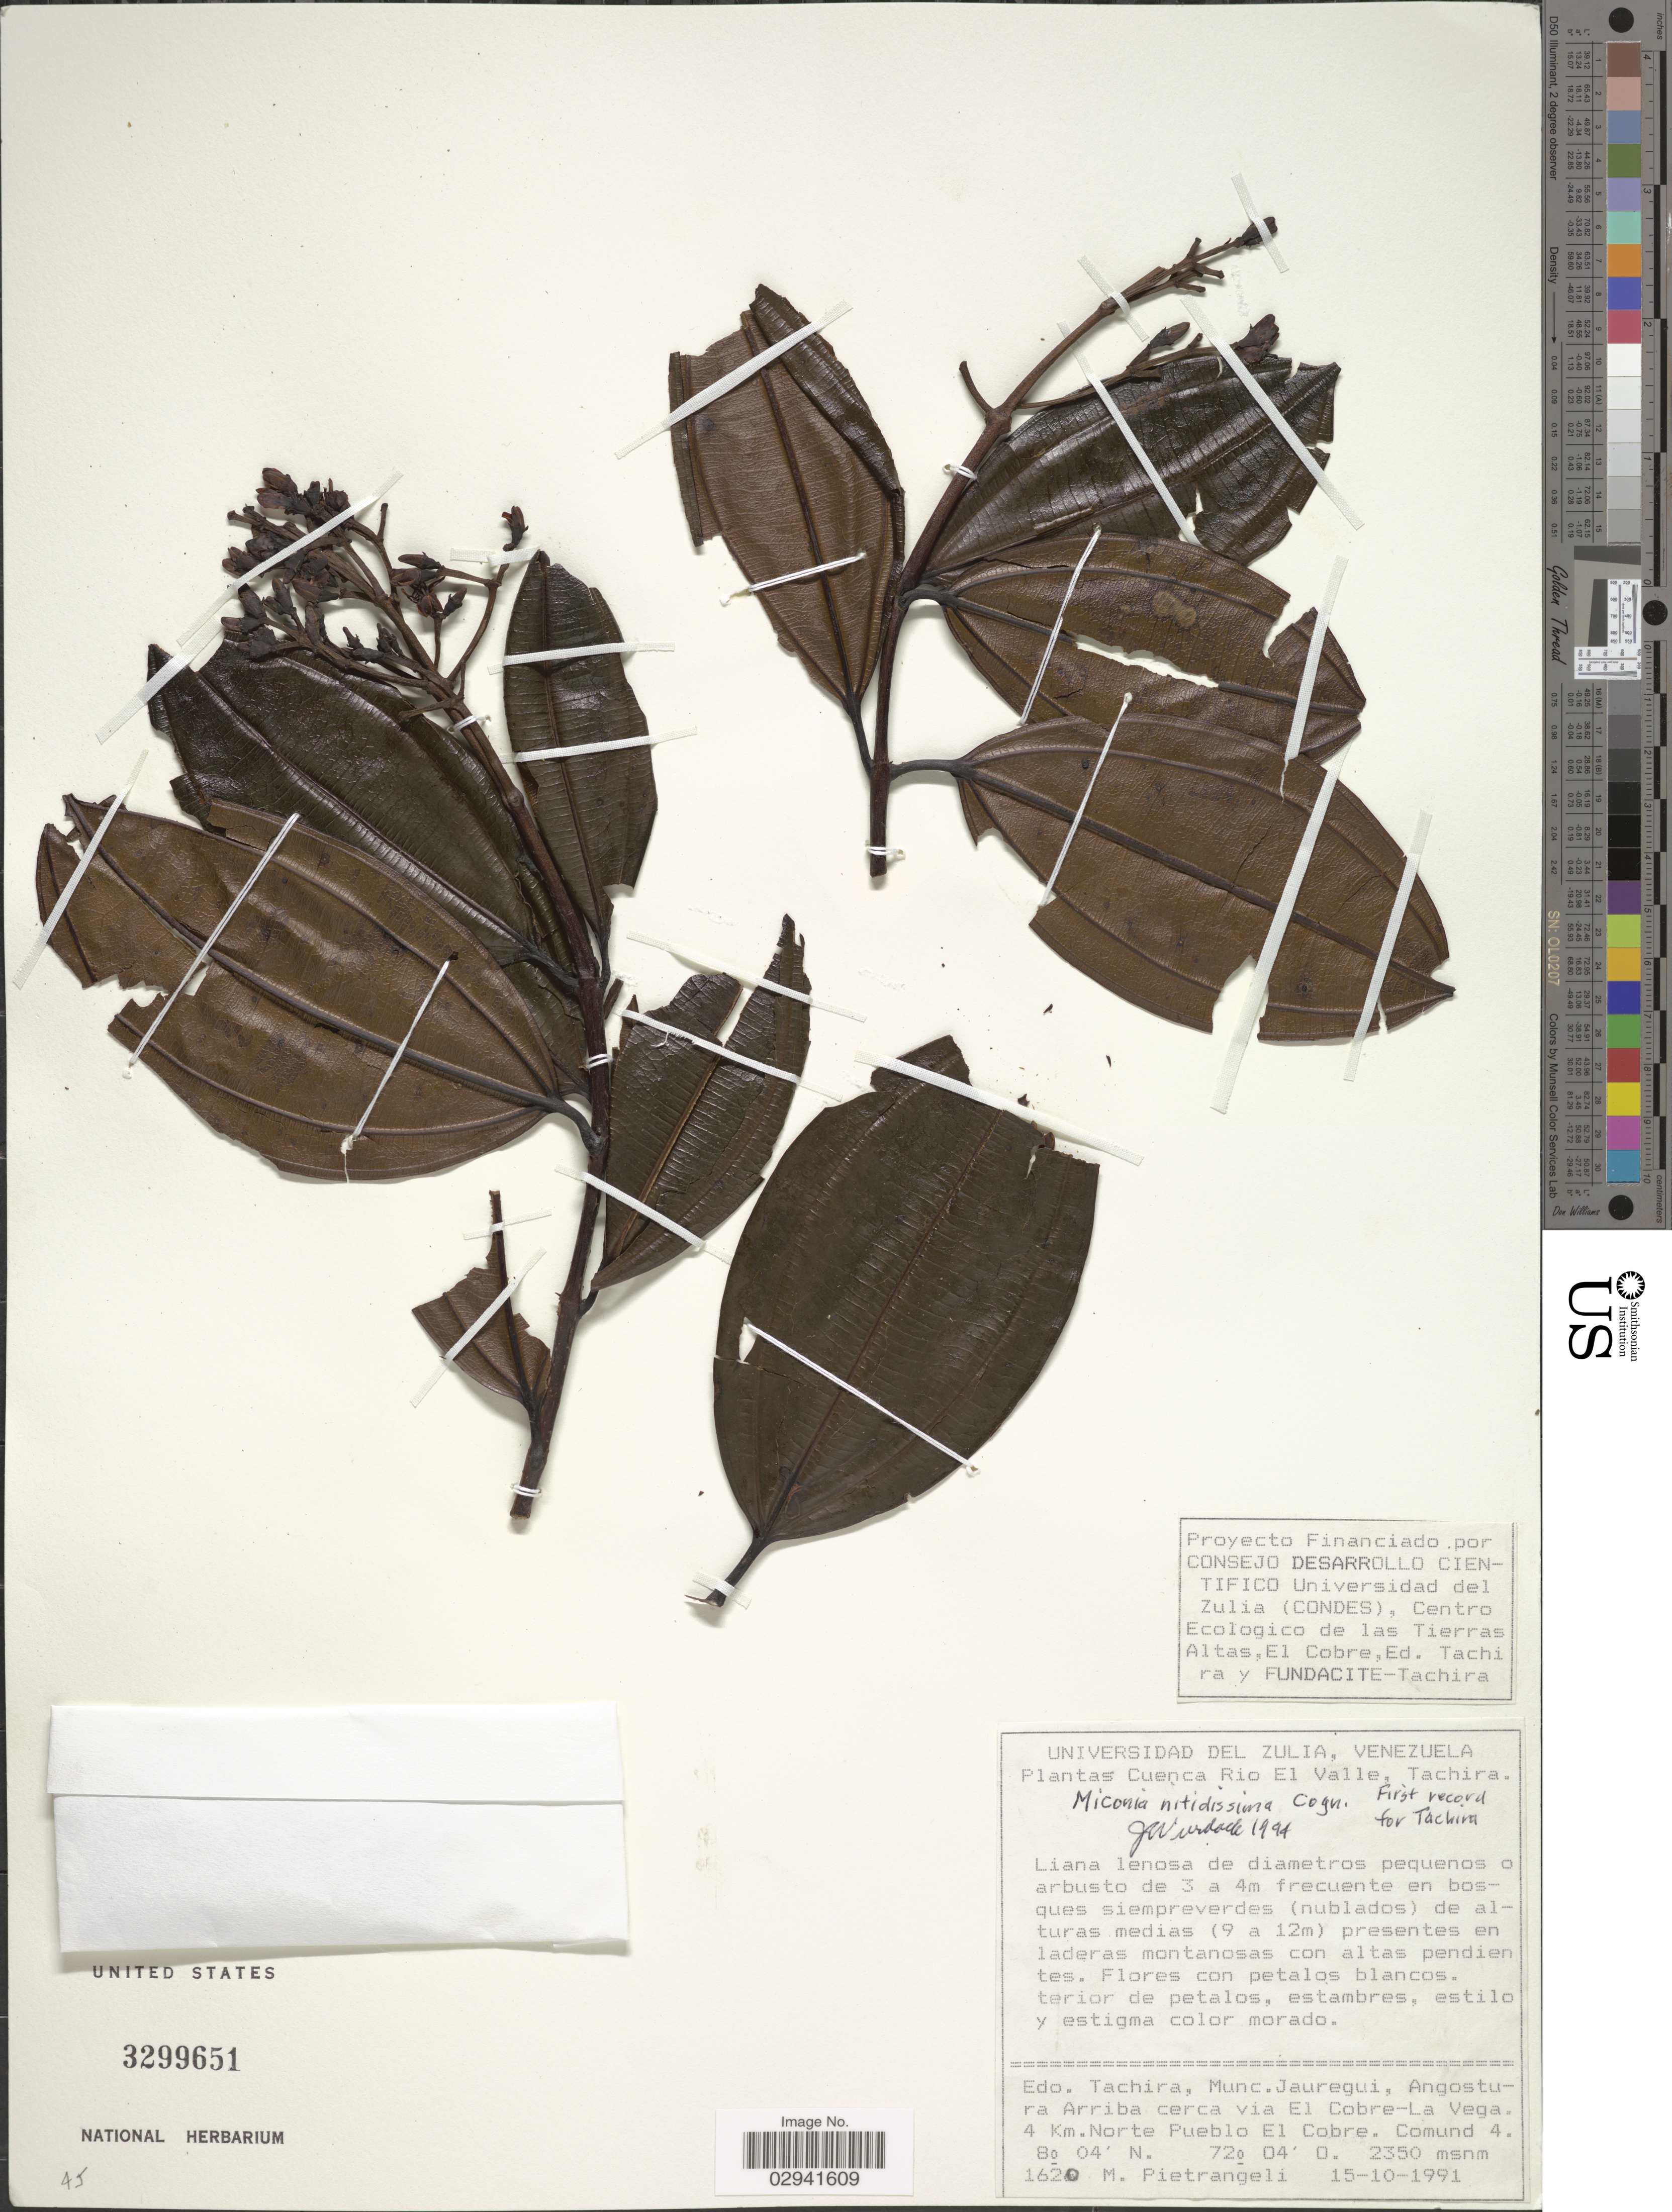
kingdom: Plantae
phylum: Tracheophyta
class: Magnoliopsida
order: Myrtales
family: Melastomataceae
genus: Miconia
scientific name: Miconia nitidissima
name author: Cogn.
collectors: M. Pietrangeli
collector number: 1620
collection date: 1991-10-15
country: Venezuela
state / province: Tachira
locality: Cuenca Rio El Valle. Edo. Tachira, Munc. Jauregui, Angostura Arriba cerca via El Cobre-La Vega. 4 Km. Norte Pueblo el Cobre. Comund 4.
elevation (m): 2350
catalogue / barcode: US 3299651